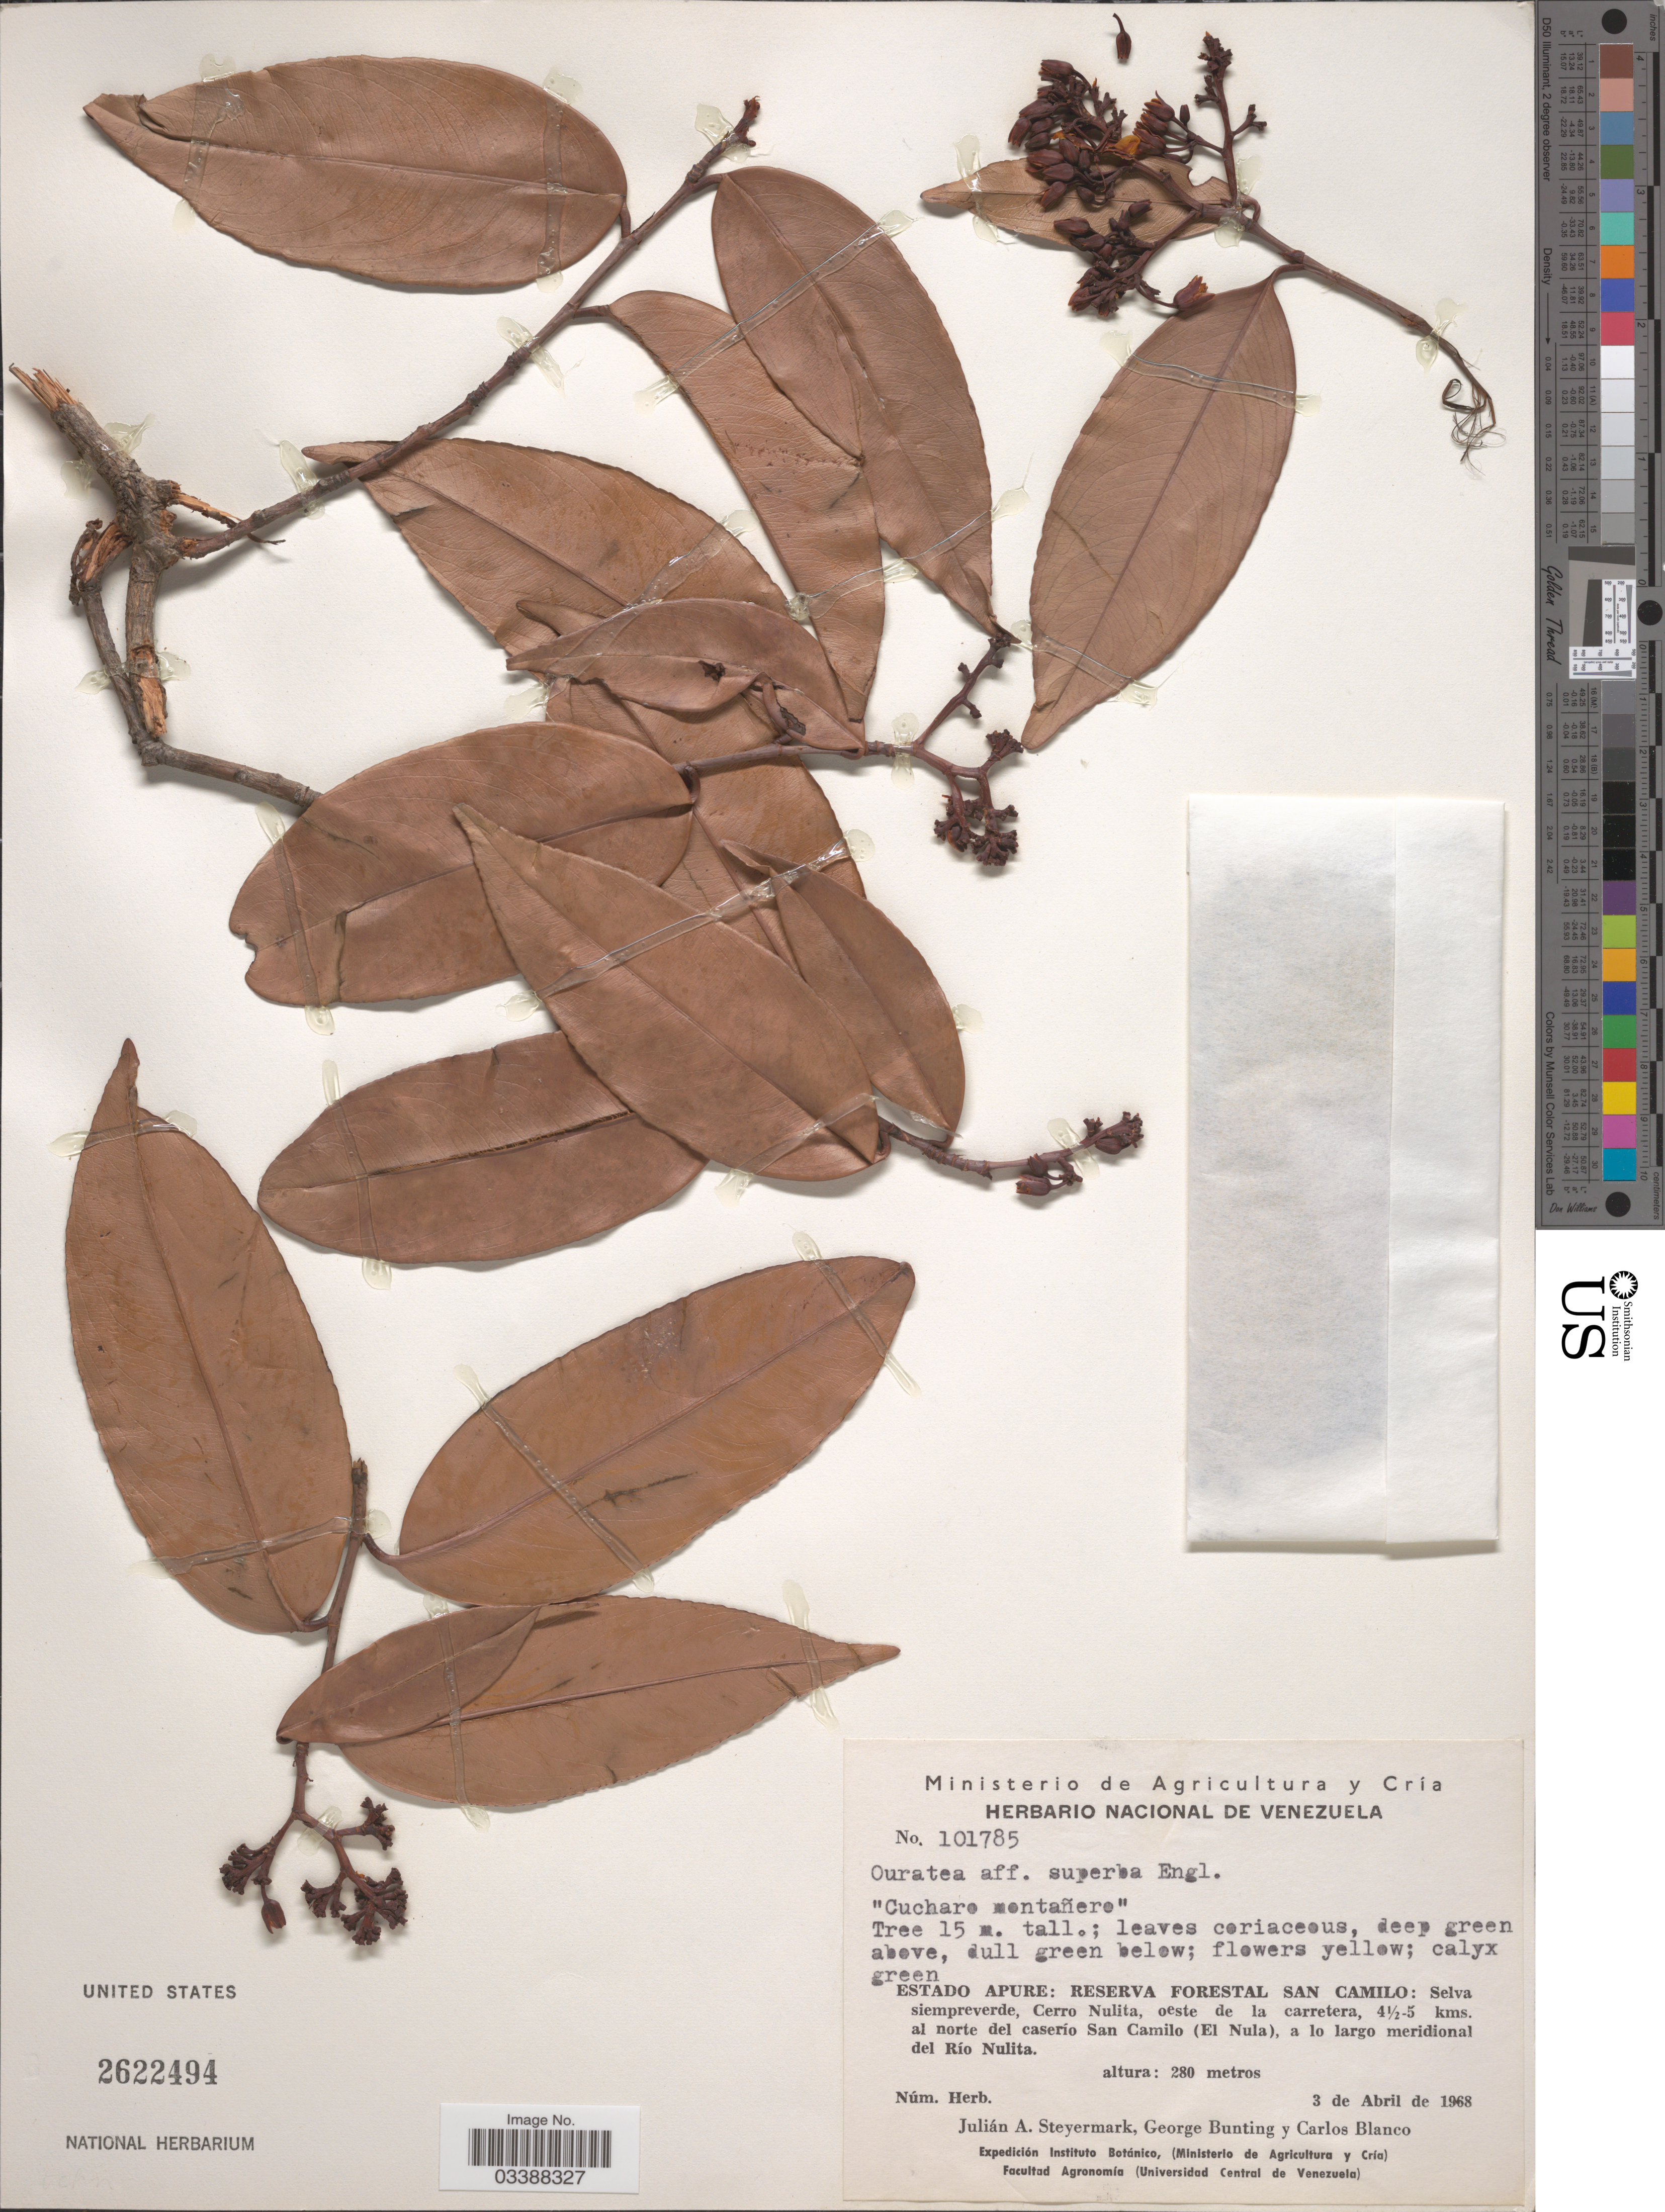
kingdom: Plantae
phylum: Tracheophyta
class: Magnoliopsida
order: Malpighiales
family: Ochnaceae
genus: Ouratea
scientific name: Ouratea superba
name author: Engl.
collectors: J. Steyermark, G. S. Bunting & C. Blanco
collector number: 101785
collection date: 1968-04-03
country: Venezuela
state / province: Apure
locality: Reserva Forestal San Camilo: Selva siempreverde, Cerro Nulita, oeste de la carretera, 4½-5 kms. al norte del caserío San Camilo (El Nula), al lo largo meridional del Río Nulita.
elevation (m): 280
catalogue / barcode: US 2622494